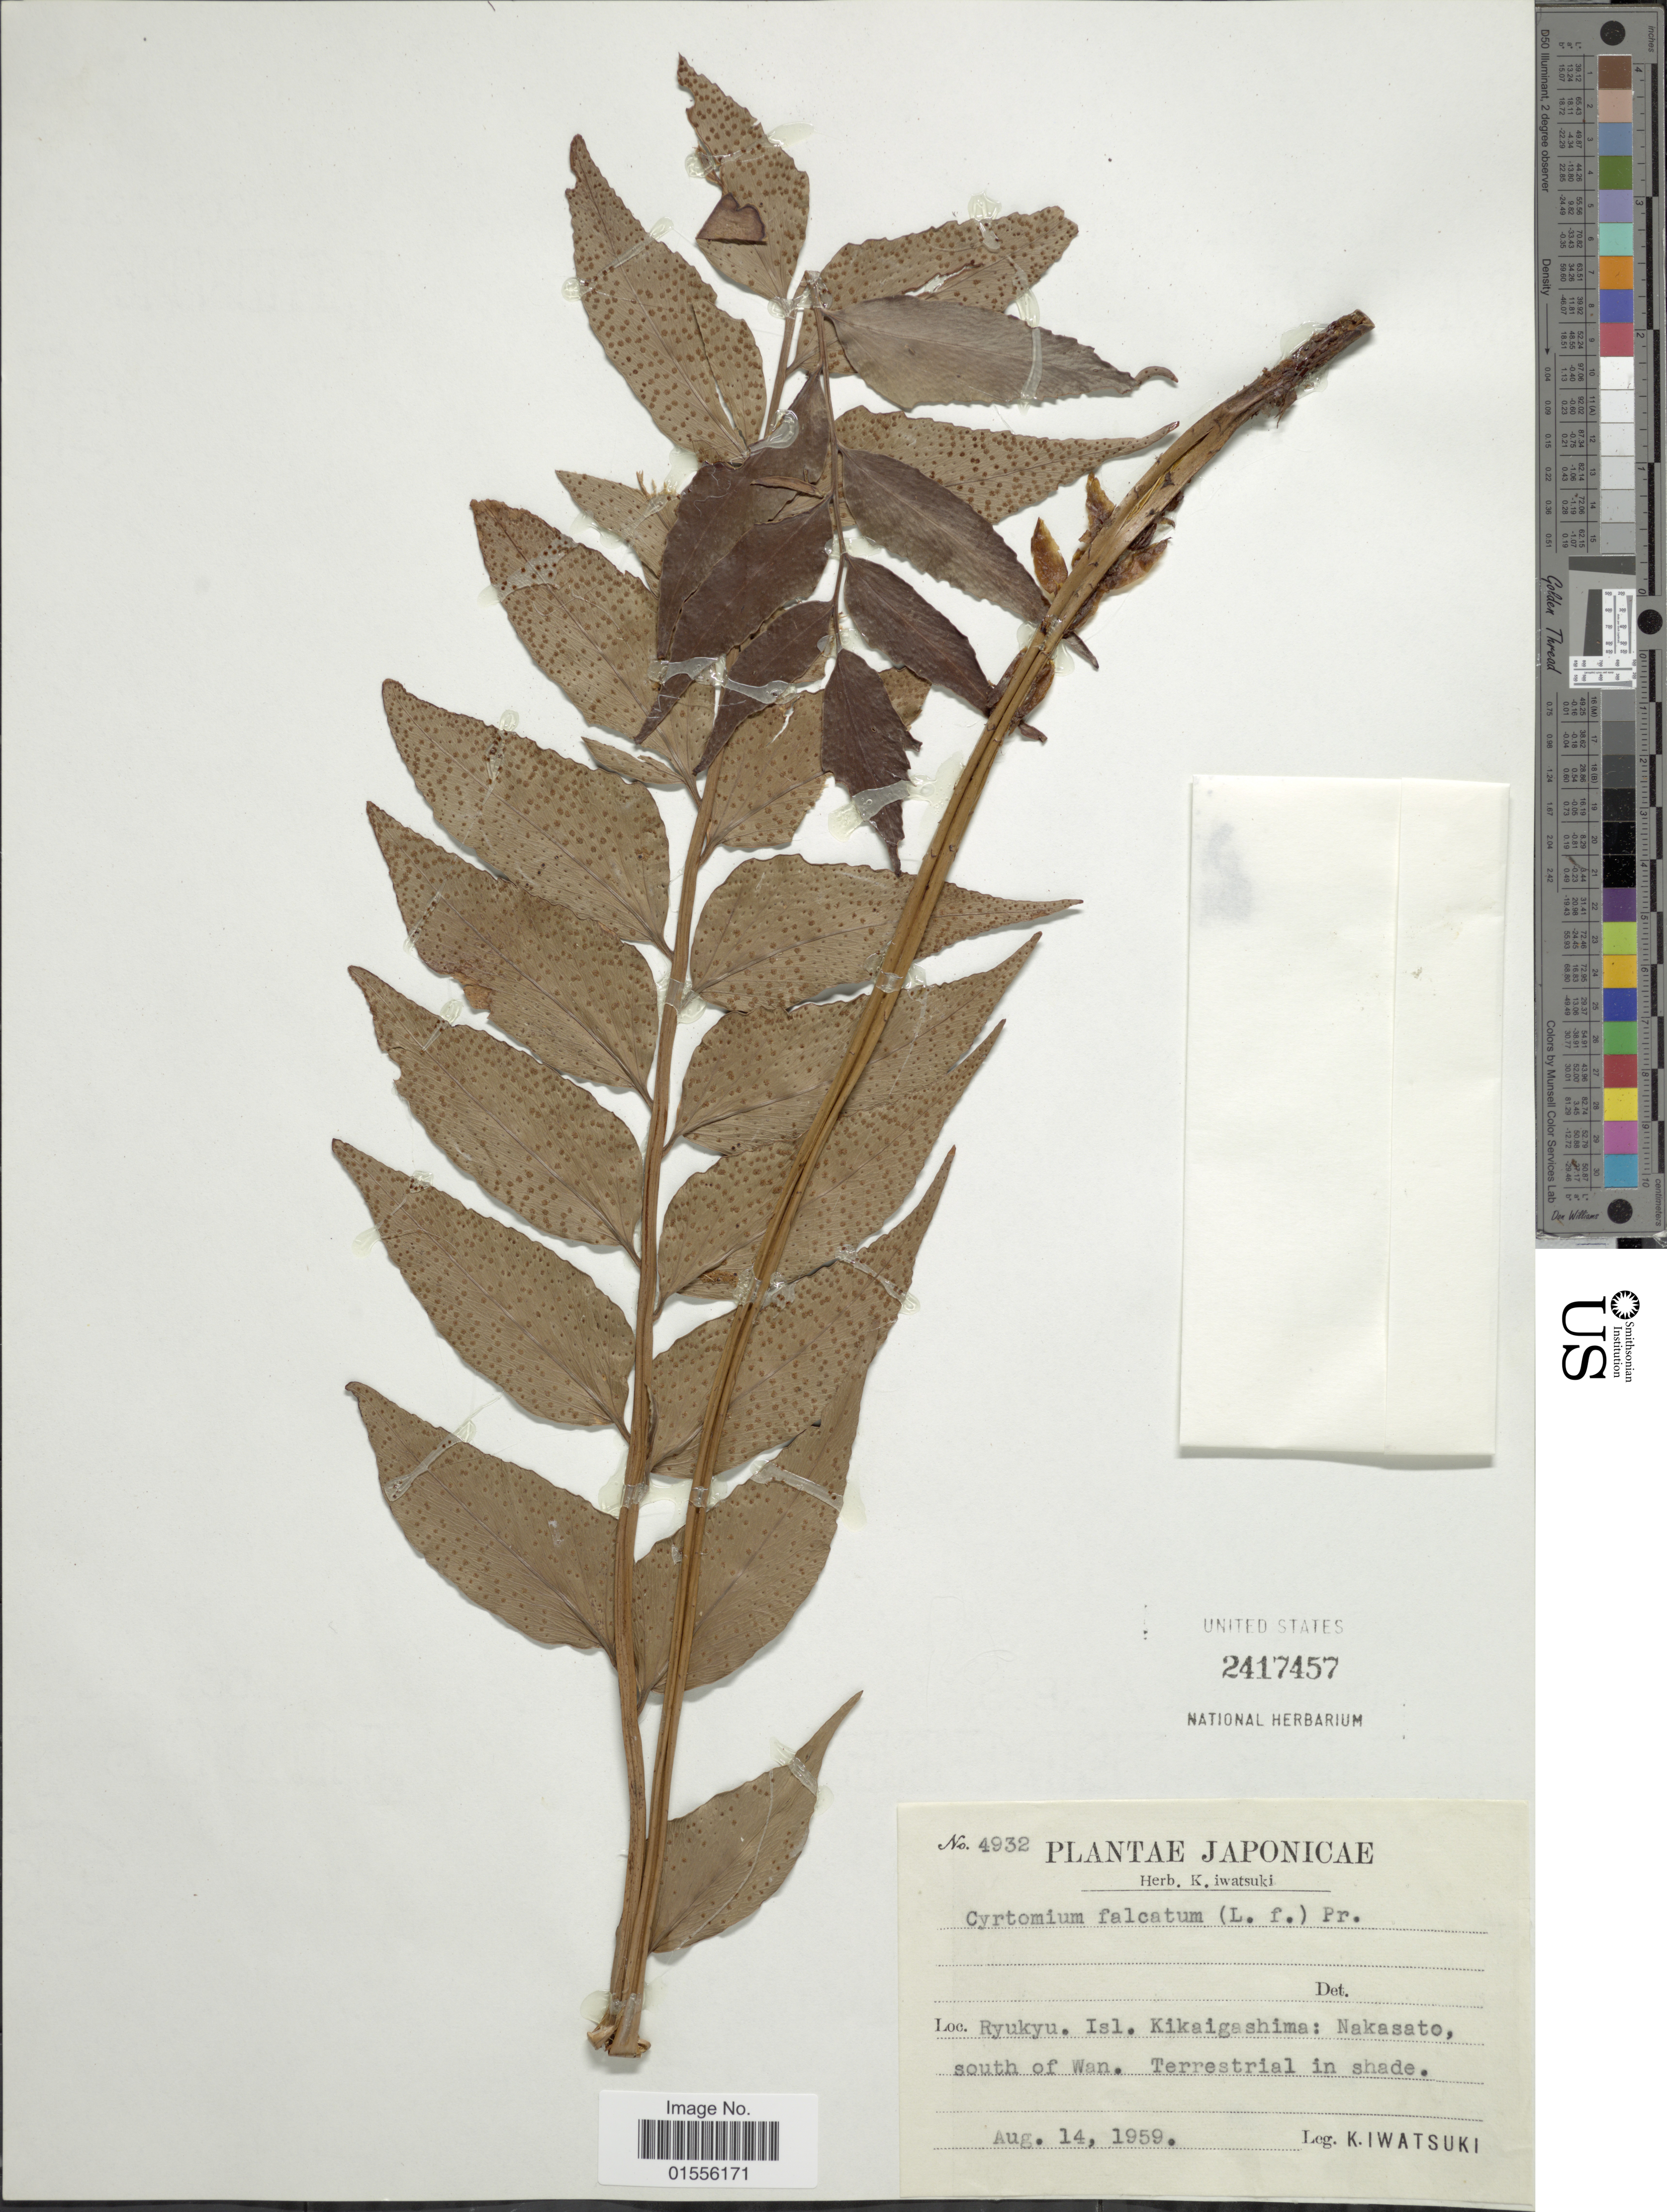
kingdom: Plantae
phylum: Tracheophyta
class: Polypodiopsida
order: Polypodiales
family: Dryopteridaceae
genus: Cyrtomium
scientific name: Cyrtomium falcatum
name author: (L. f.) C. Presl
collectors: K. Iwatsuki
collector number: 4932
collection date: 1959-08-14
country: Japan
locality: Ryukyu Isl Kikaigashima: Nakasato, south of Wan.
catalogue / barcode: US 2417457